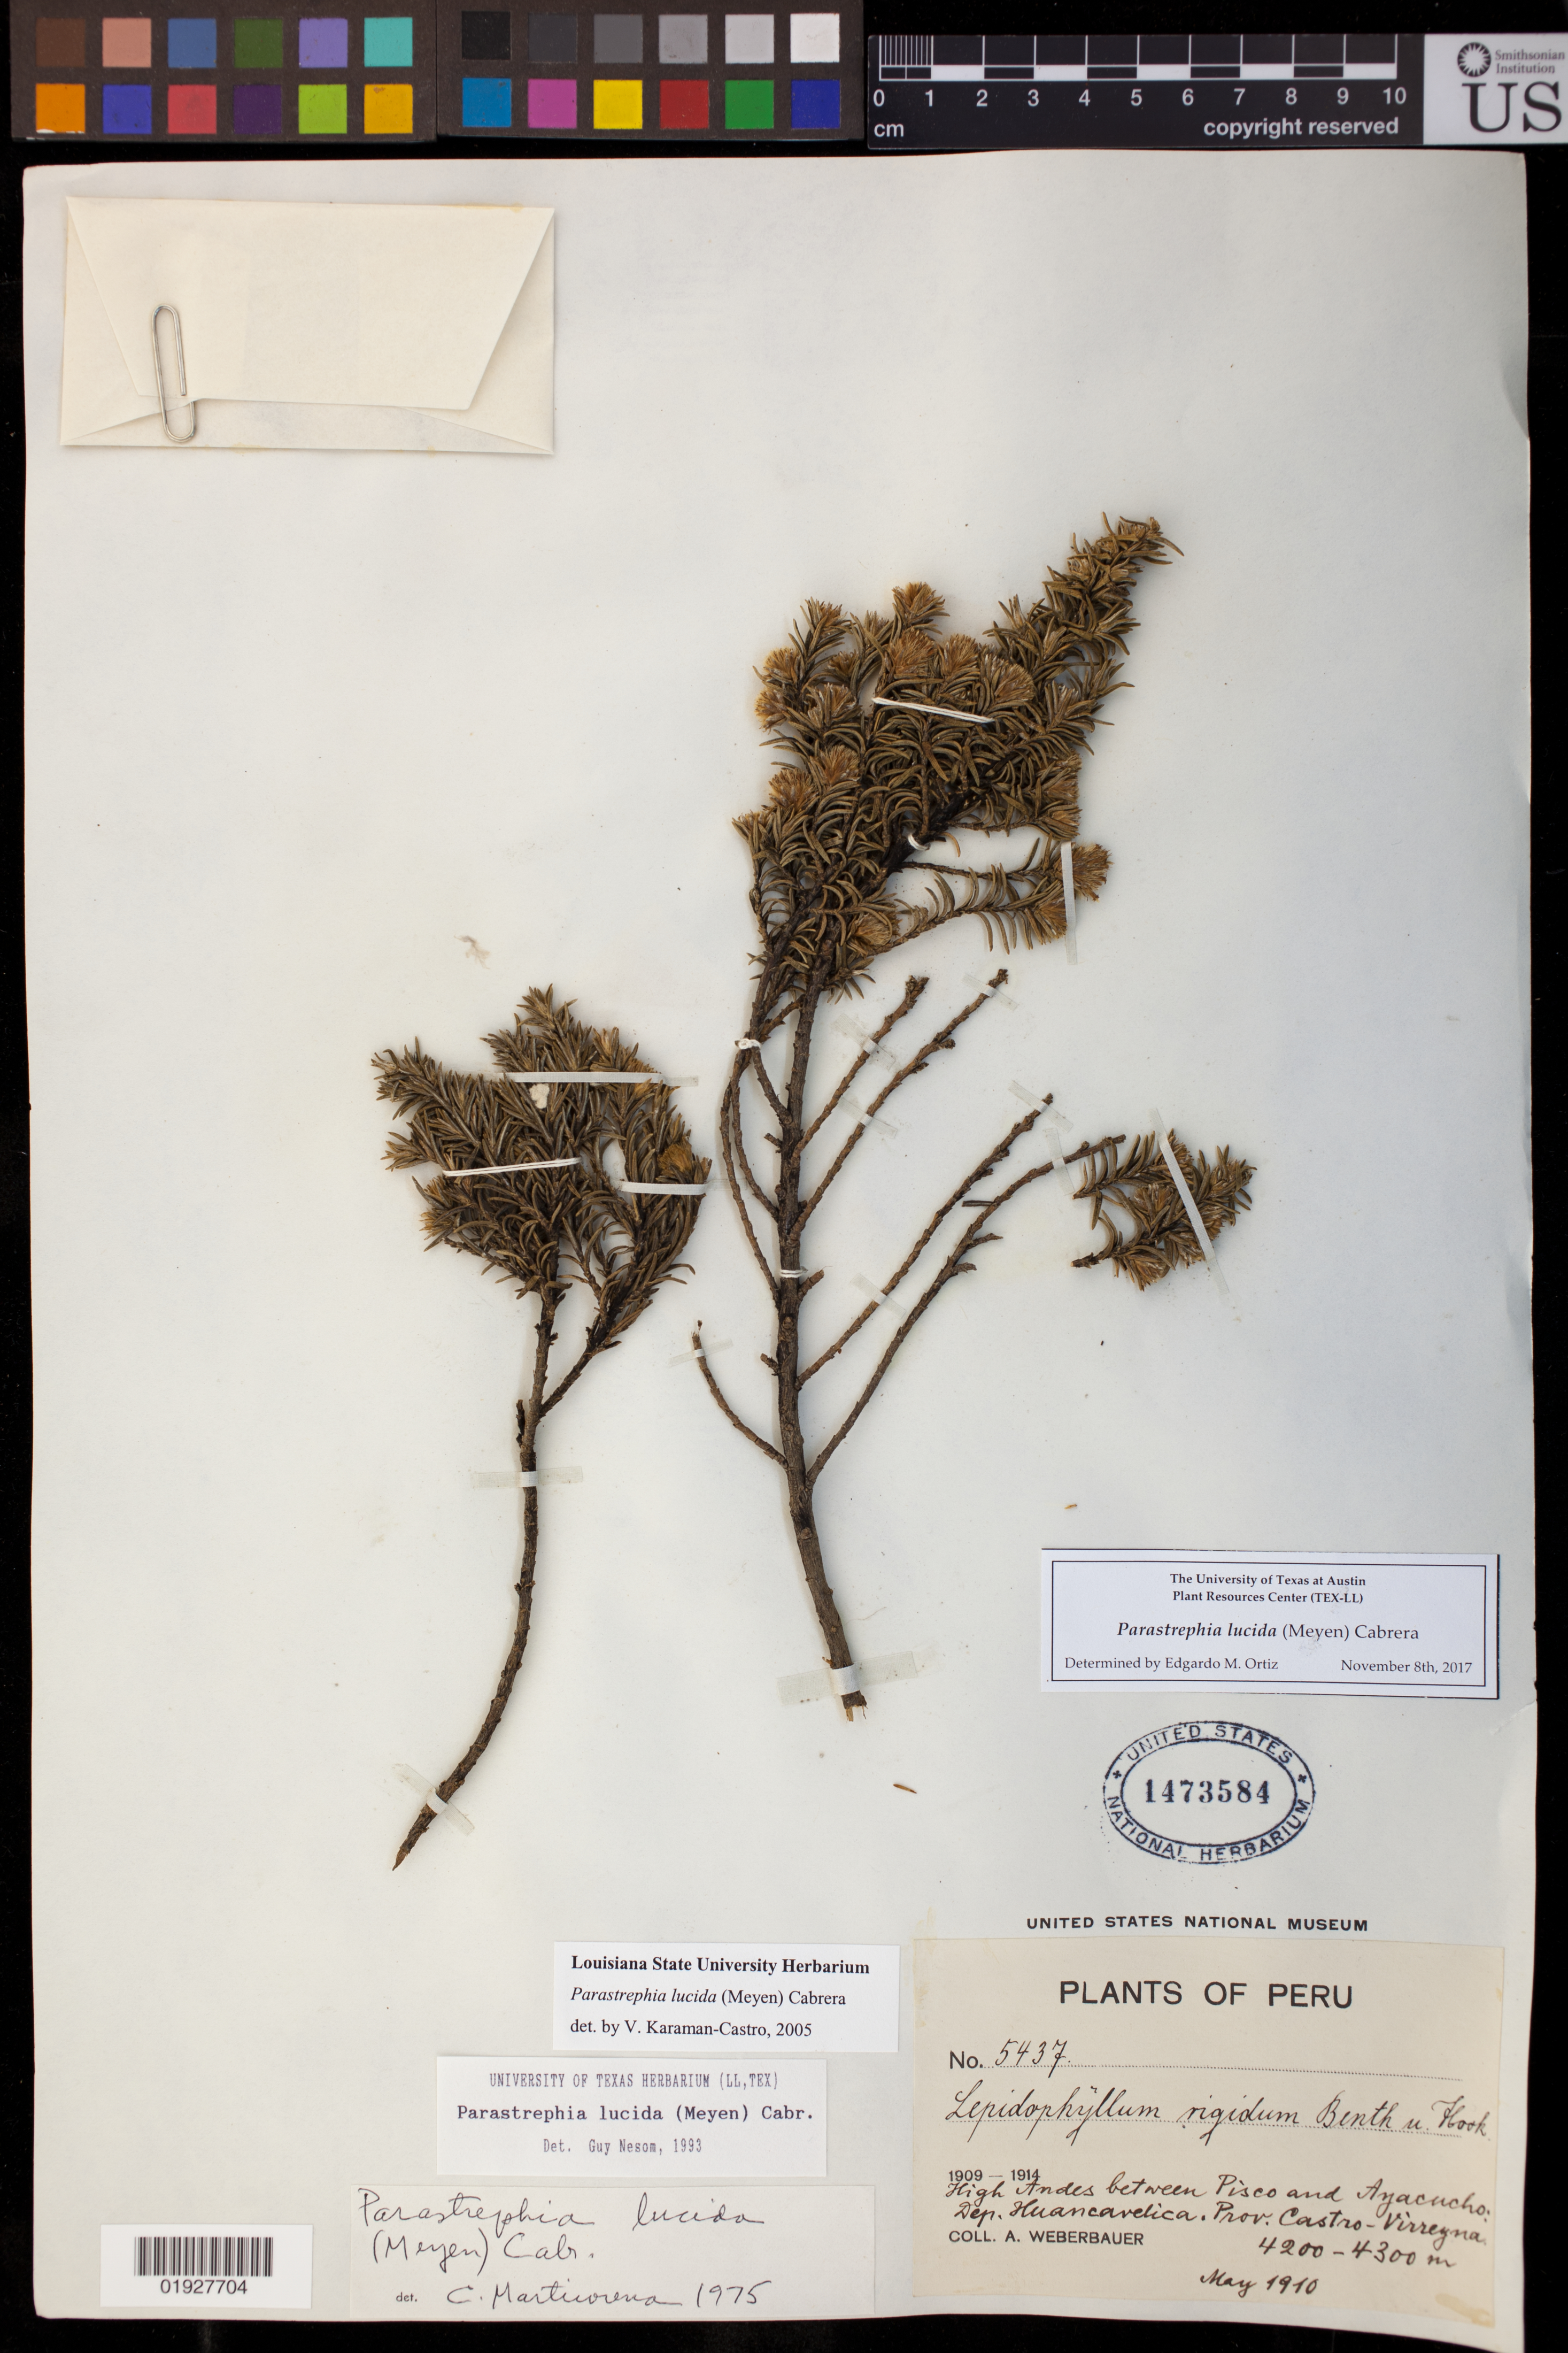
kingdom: Plantae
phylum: Tracheophyta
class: Magnoliopsida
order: Asterales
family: Asteraceae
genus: Parastrephia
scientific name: Parastrephia lucida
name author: (Meyen) Cabrera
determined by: Ortiz, E. M.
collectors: A. Weberbauer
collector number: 5437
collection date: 1910-05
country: Peru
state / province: Huancavelica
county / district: Castrovirreyna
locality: High Andes between Pisco and Ayacucho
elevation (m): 4200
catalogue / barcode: US 1473584